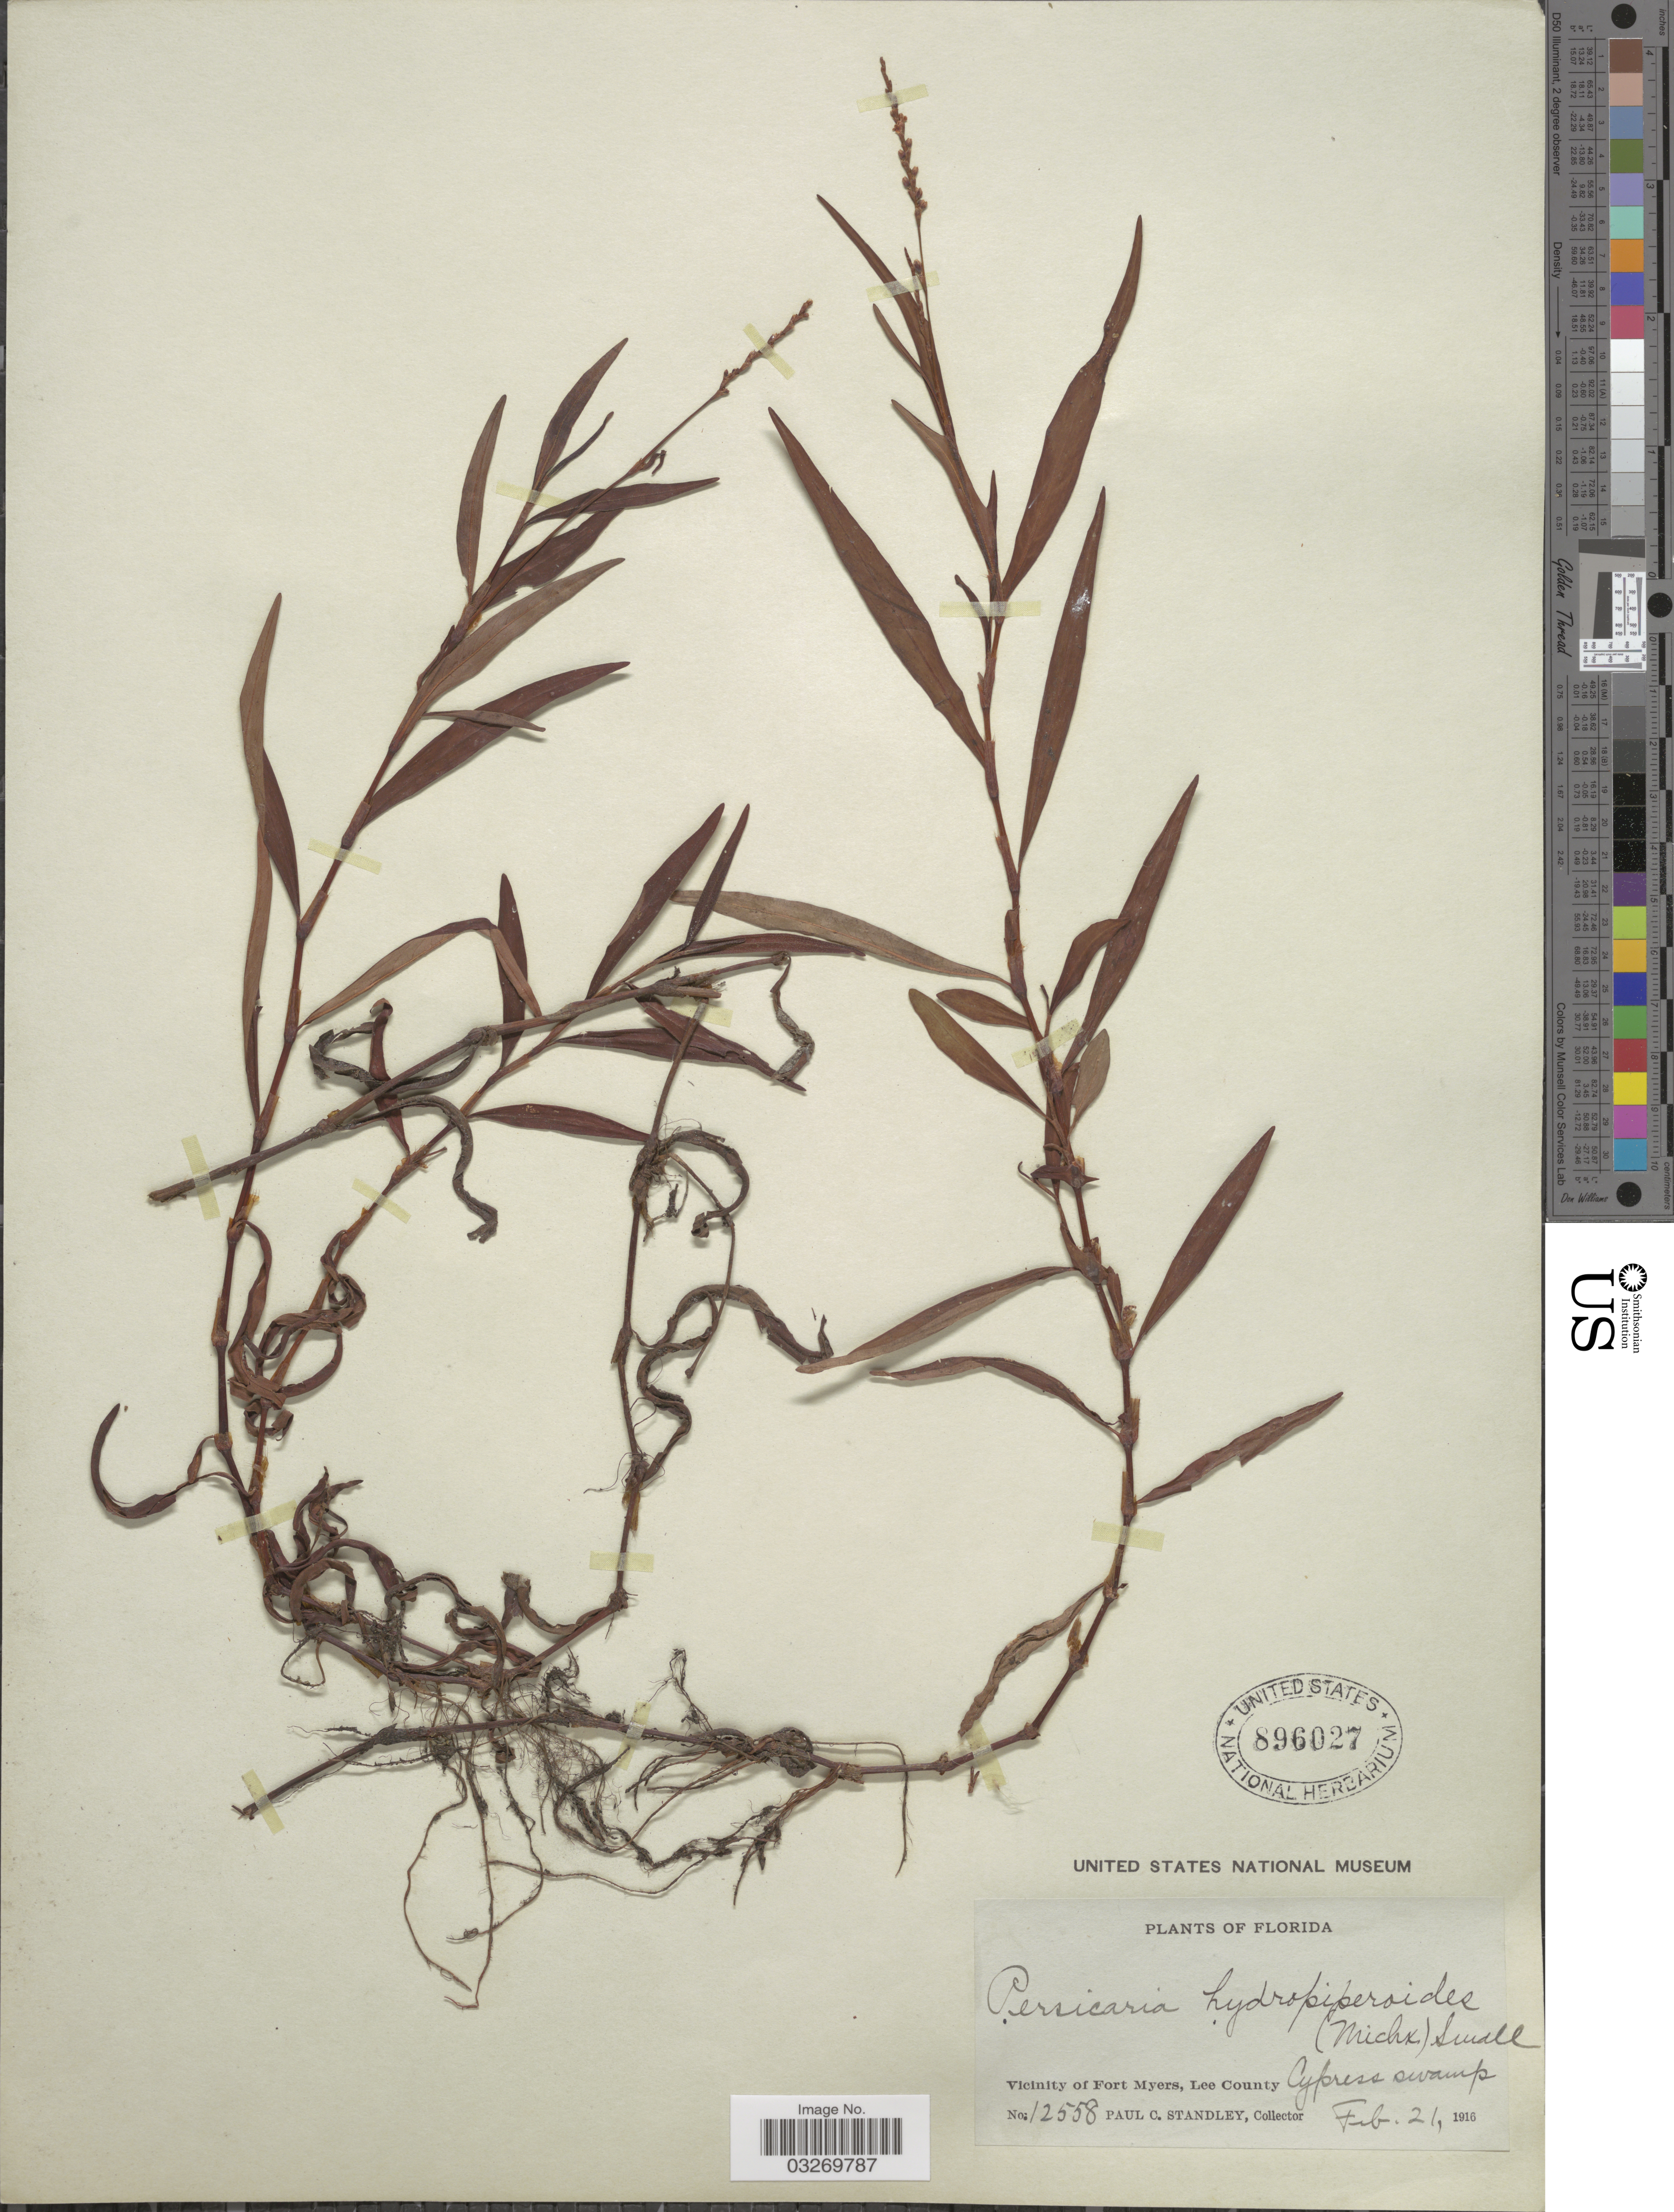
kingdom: Plantae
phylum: Tracheophyta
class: Magnoliopsida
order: Caryophyllales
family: Polygonaceae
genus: Polygonum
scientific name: Polygonum hydropiperoides var. macerum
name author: Stanford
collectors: P. C. Standley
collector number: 12558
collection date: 1916-02-21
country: United States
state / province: Florida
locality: Vicinity of Fort Myers, Lee County. Cypress swamp.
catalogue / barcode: US 896027